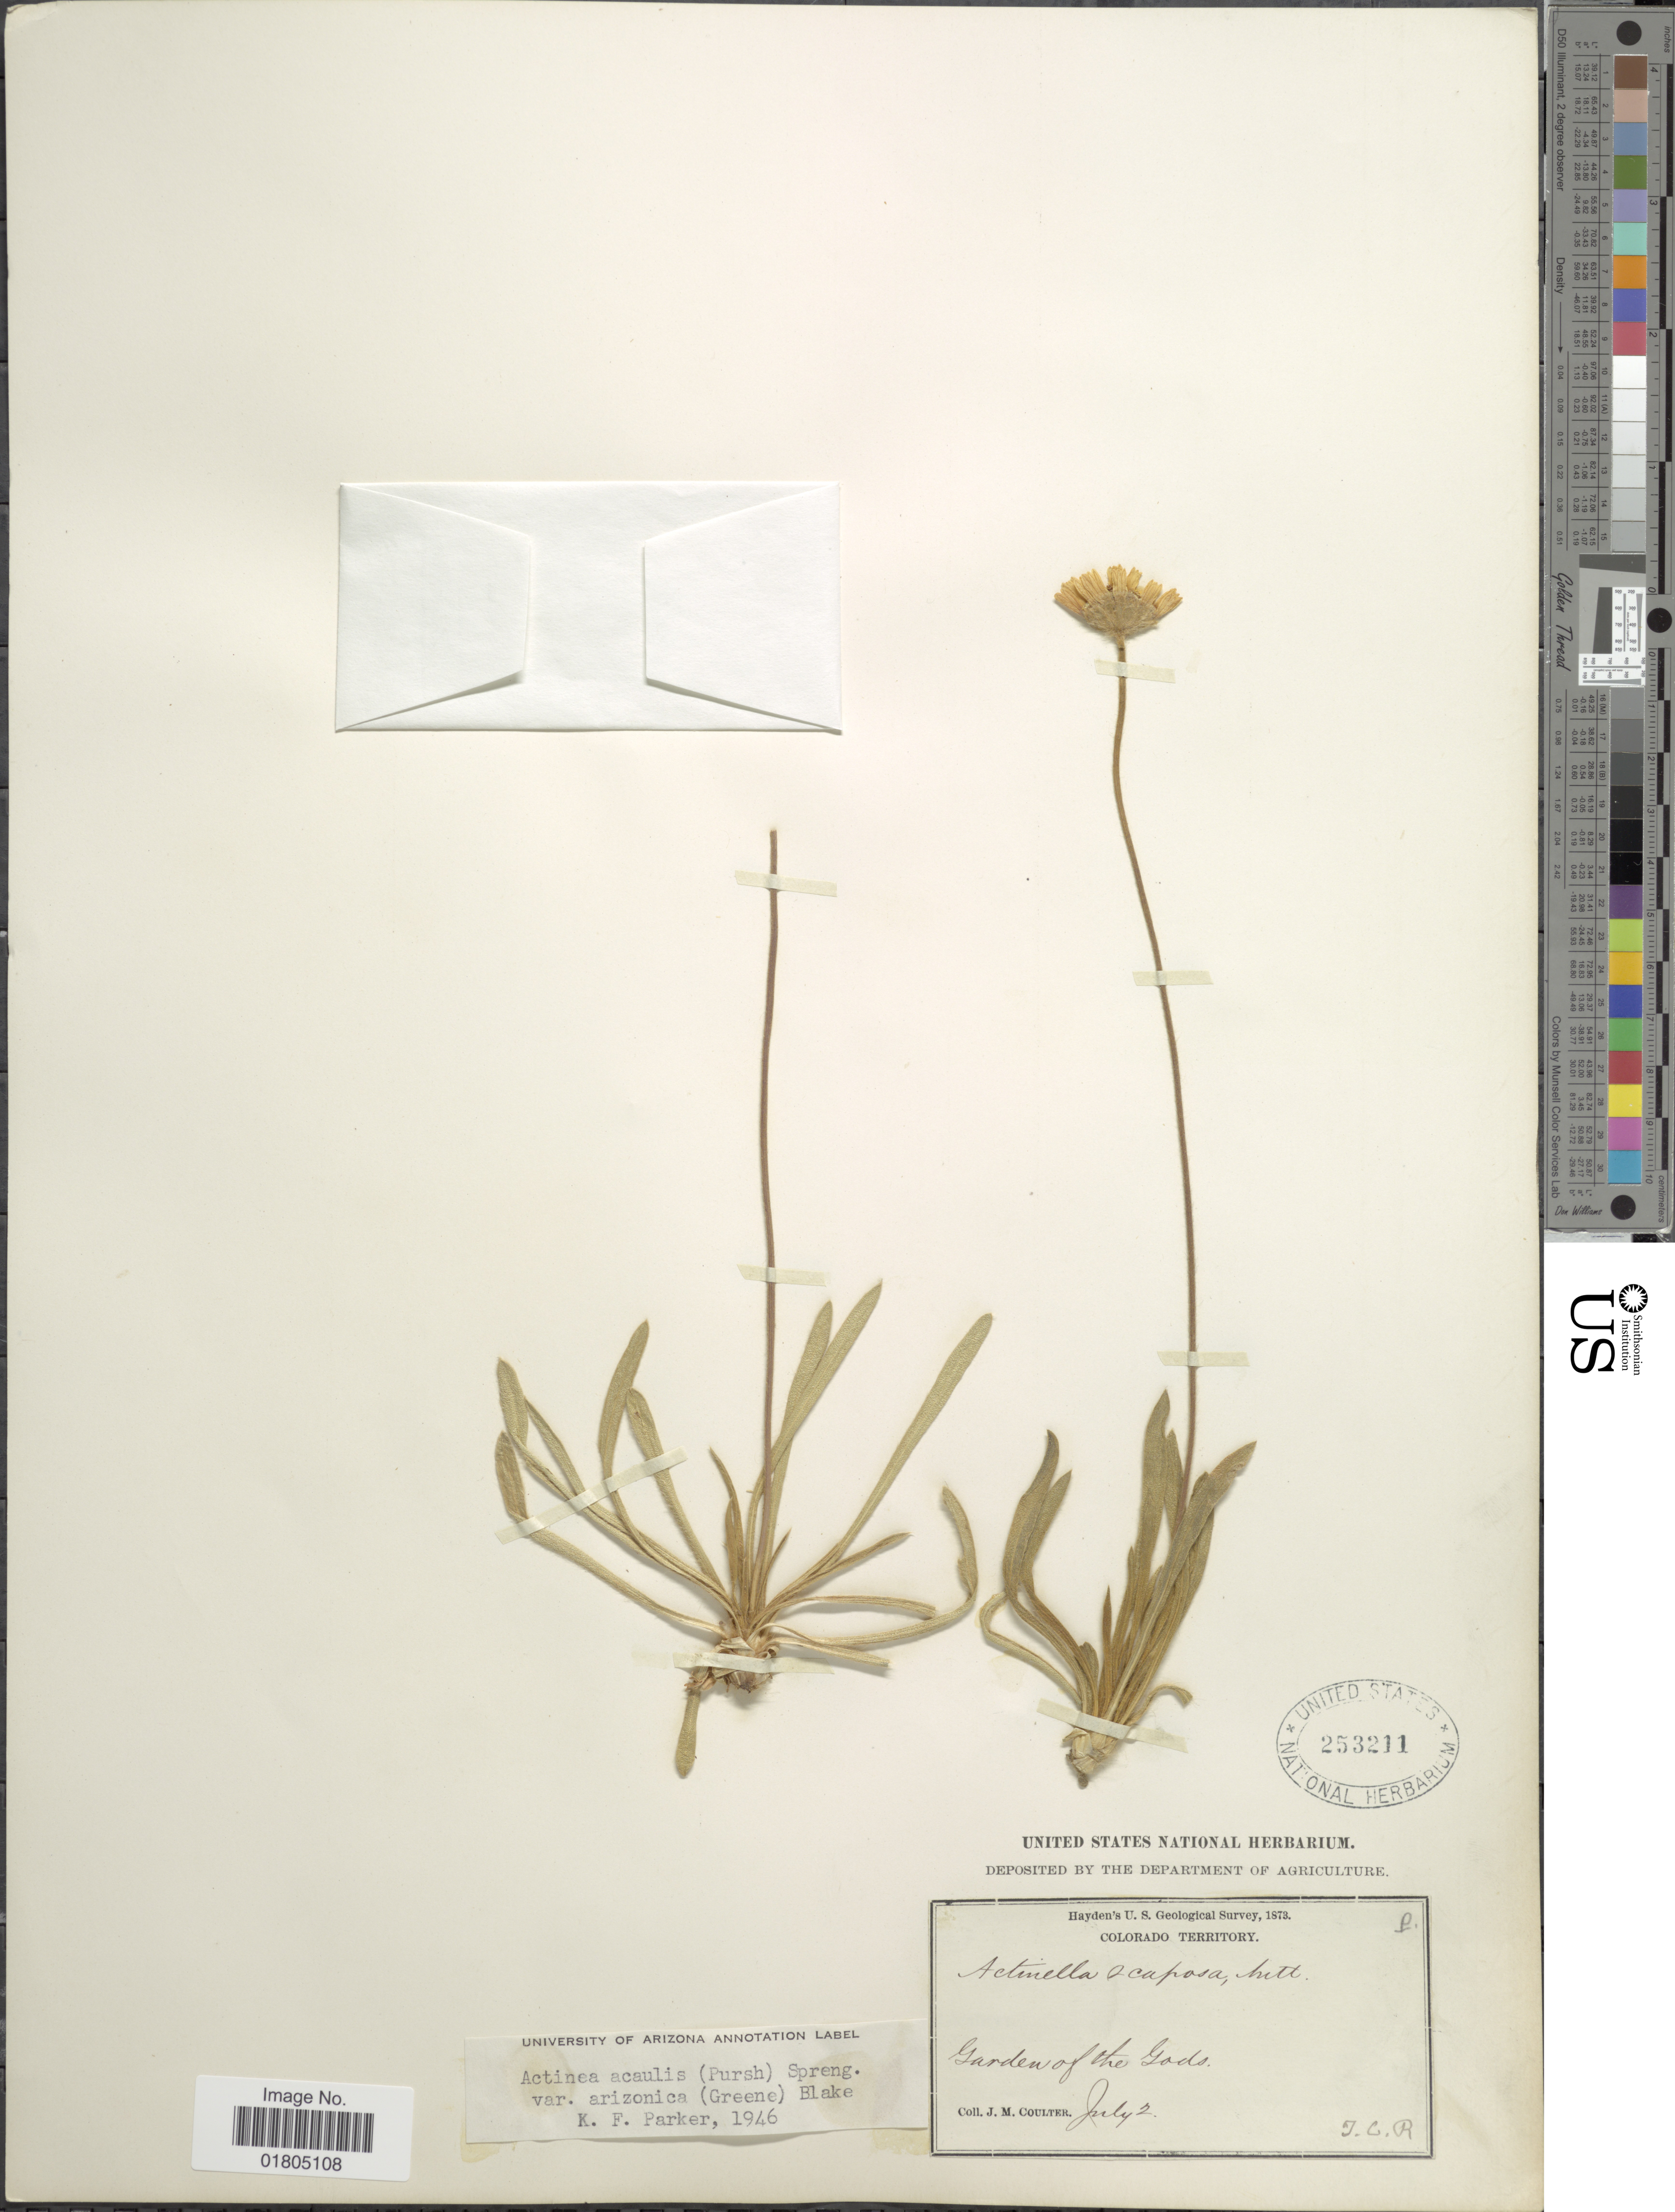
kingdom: Plantae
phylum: Tracheophyta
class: Magnoliopsida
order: Asterales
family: Asteraceae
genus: Actinea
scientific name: Actinea acaulis var. arizonica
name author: (Greene) S.F. Blake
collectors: J. M. Coulter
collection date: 1873-07-02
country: United States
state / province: Colorado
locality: Garden of The Gods, Colorado Territory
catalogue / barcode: US 253211